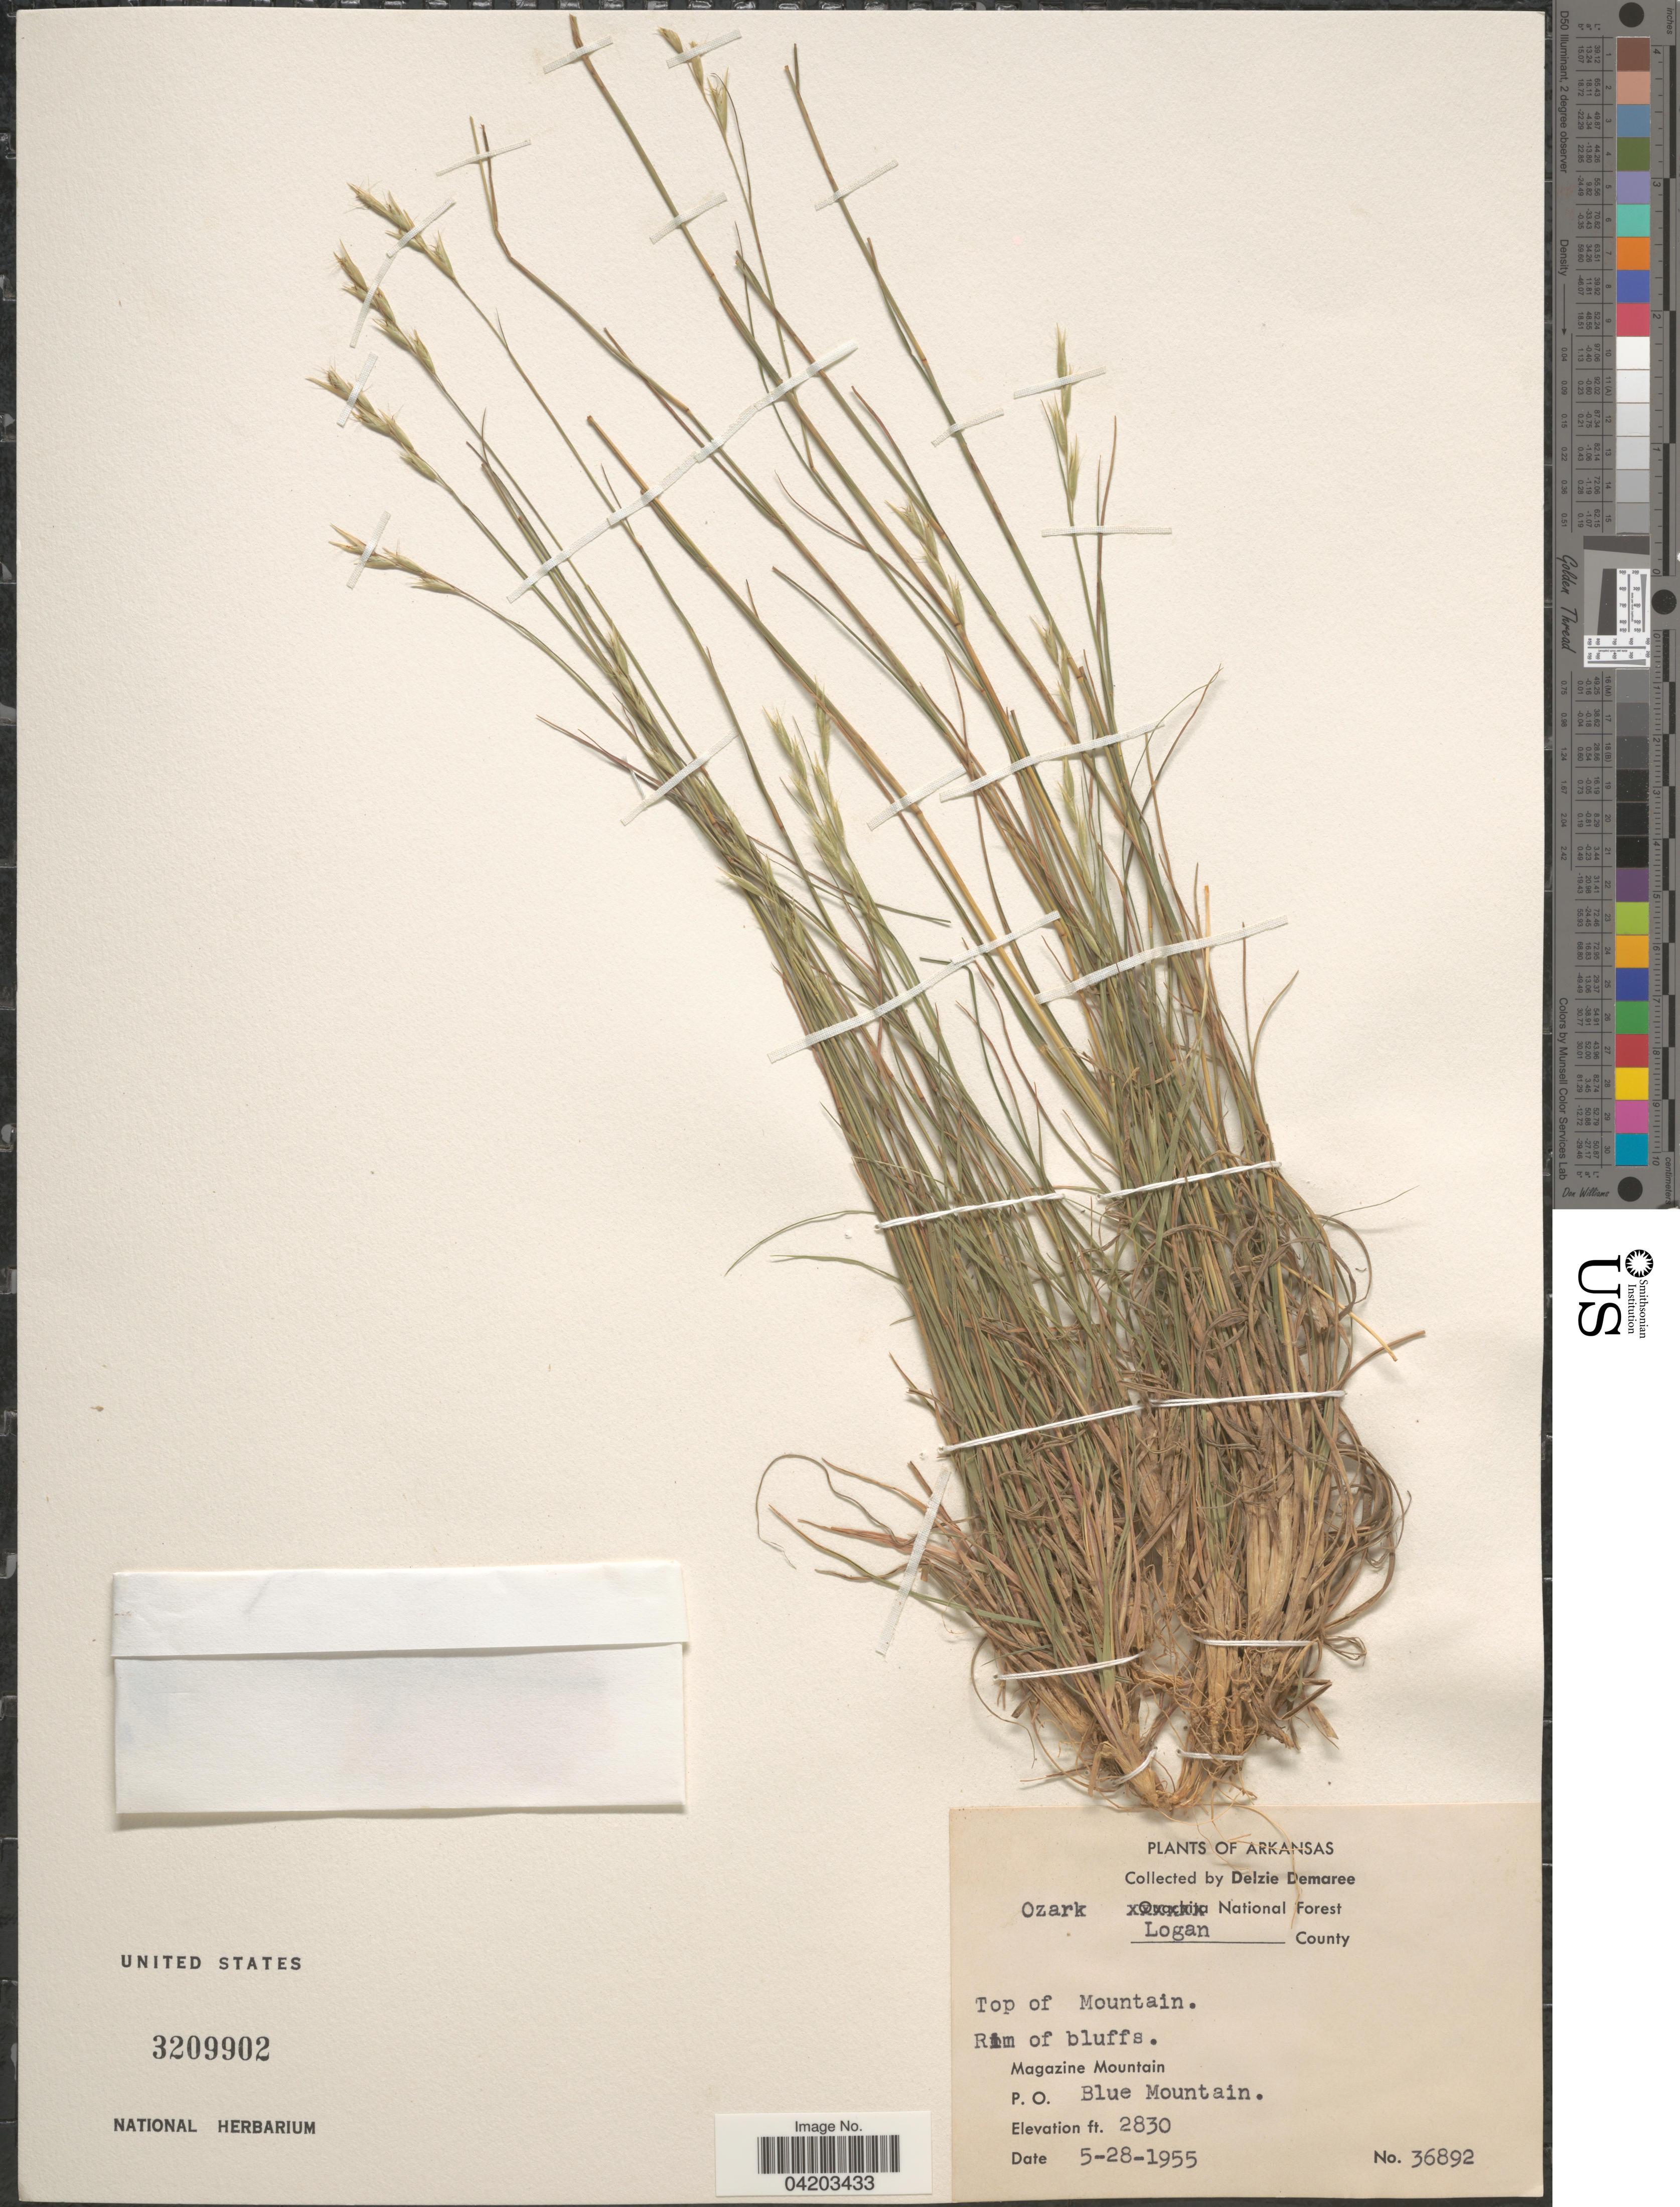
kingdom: Plantae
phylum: Tracheophyta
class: Liliopsida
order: Poales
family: Poaceae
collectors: D. Demaree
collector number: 36892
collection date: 1955-05-28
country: United States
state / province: Arkansas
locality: Ozark National Forest. Logan County. Top of Mountain. Rim of bluffs. Magazine Mountain. P. O. Blue Mountain.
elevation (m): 863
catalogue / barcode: US 3209902